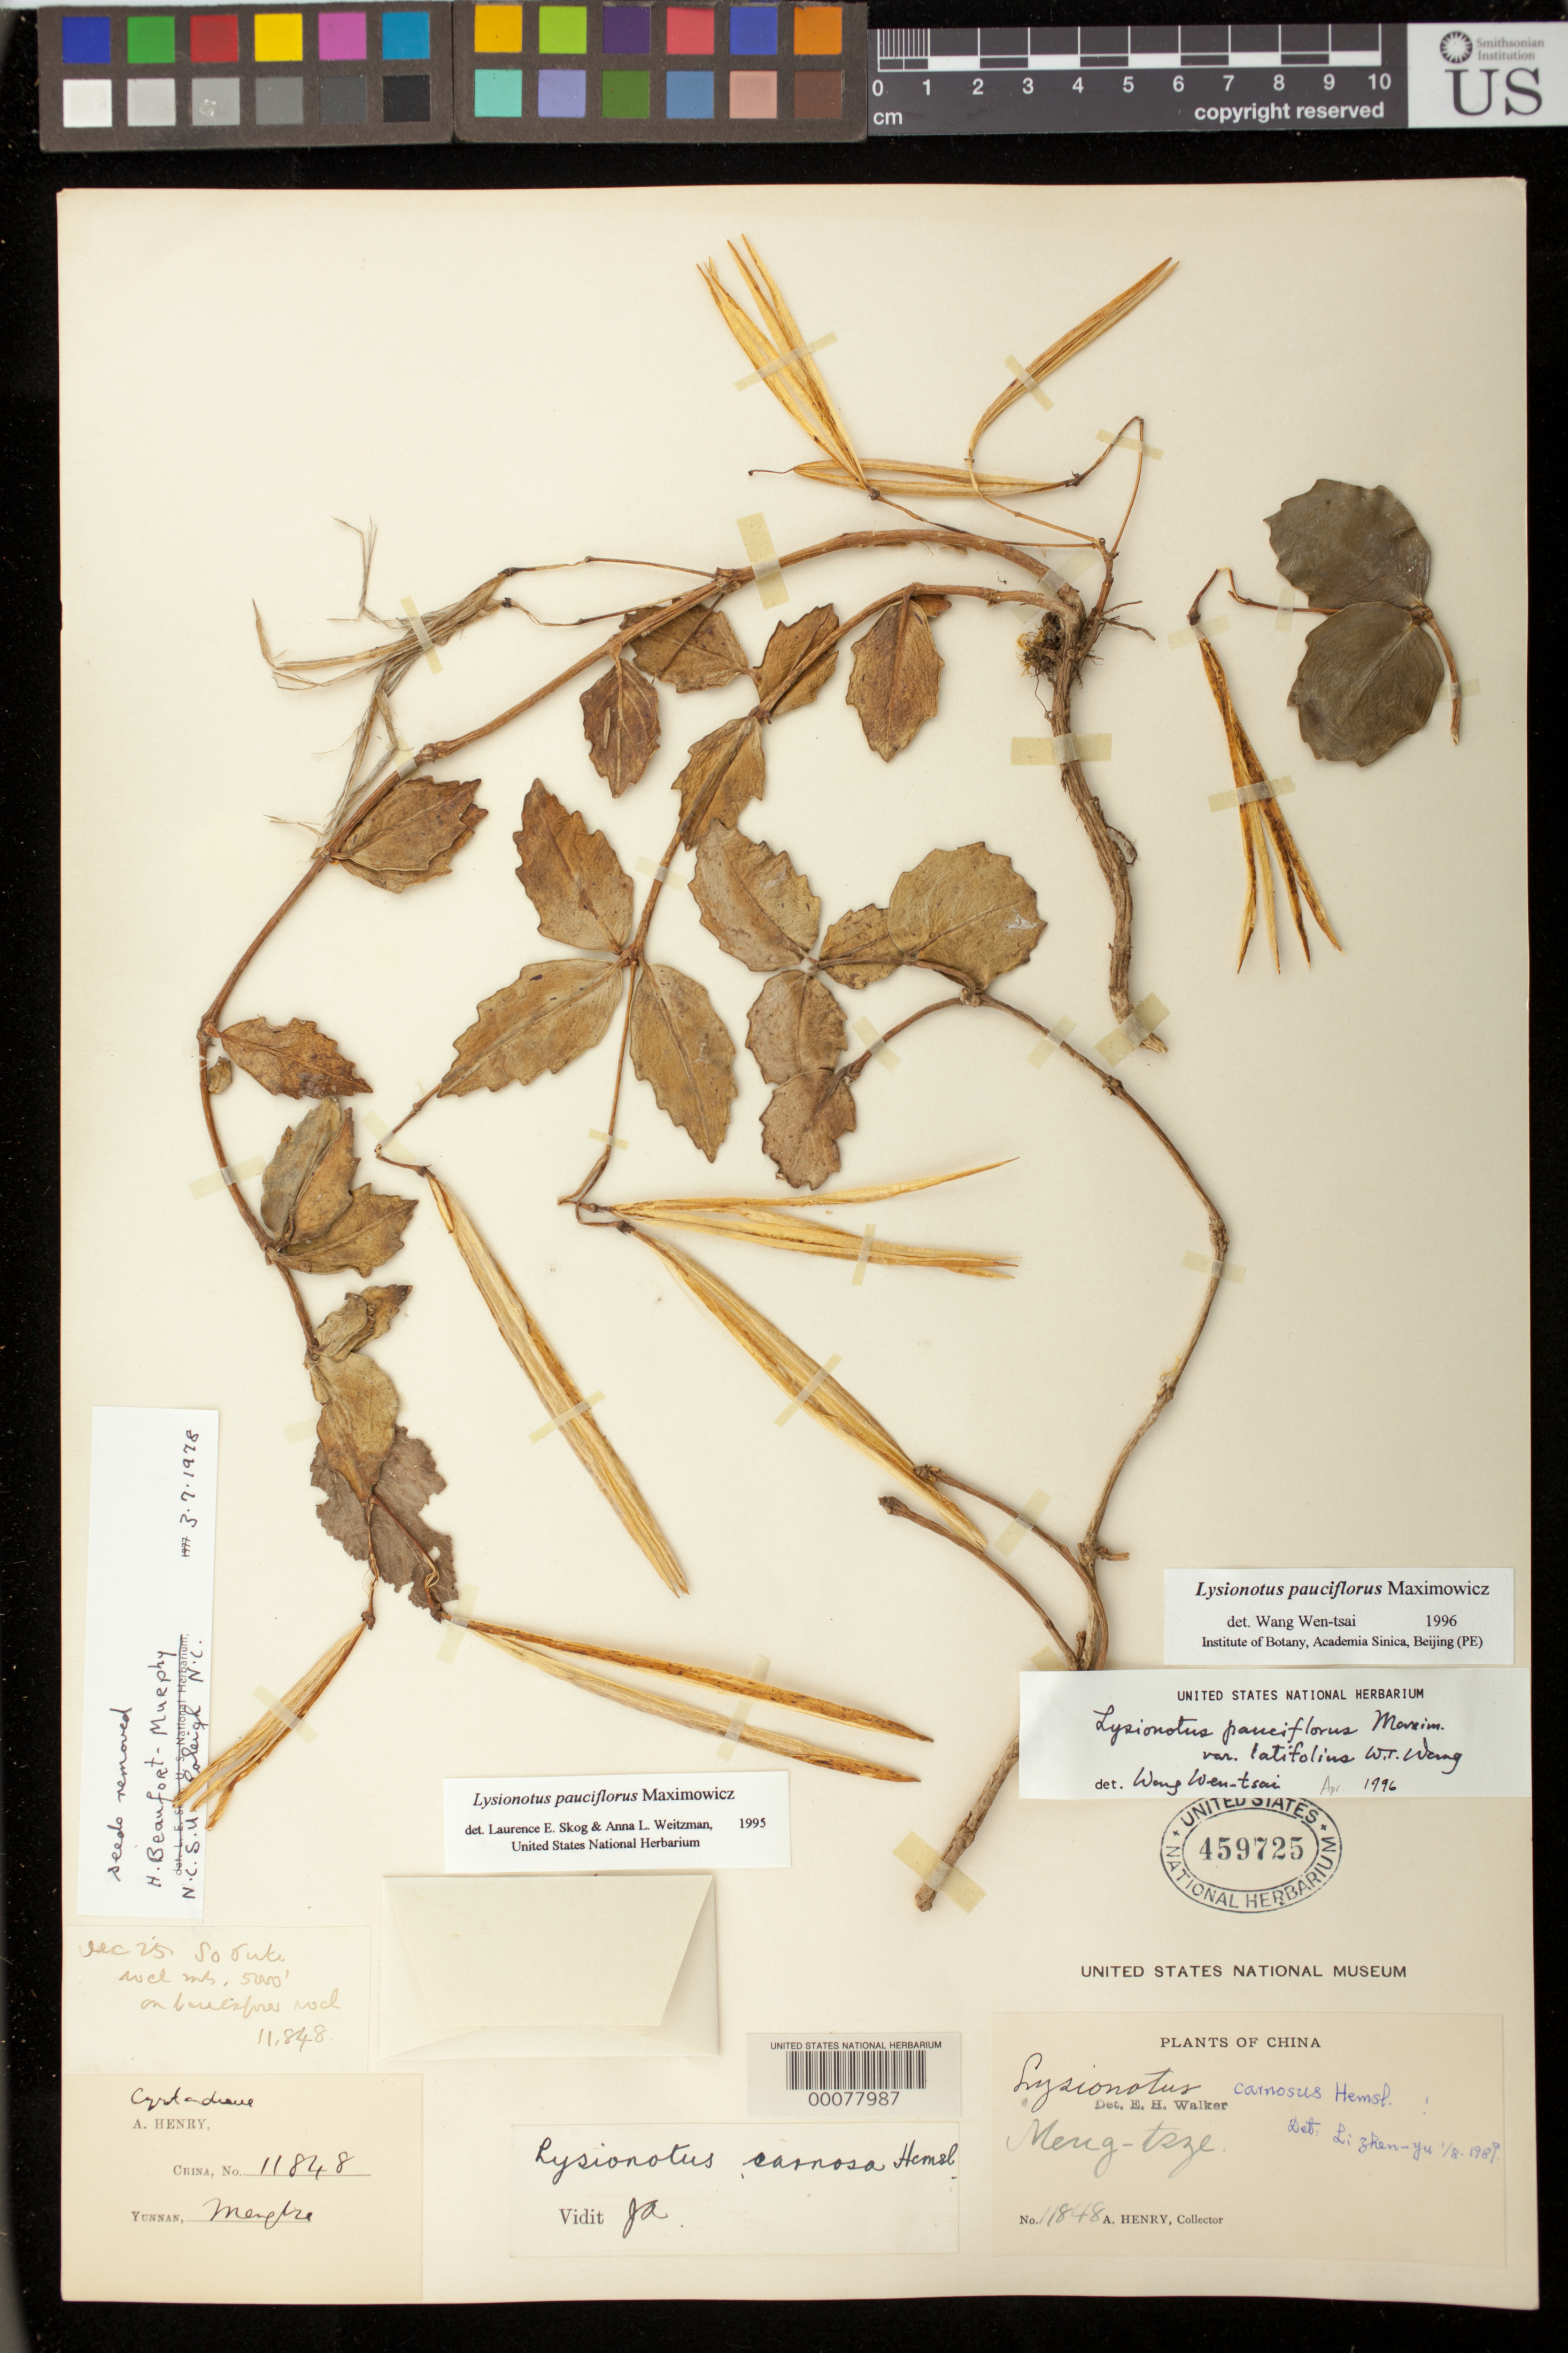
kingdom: Plantae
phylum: Tracheophyta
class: Magnoliopsida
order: Lamiales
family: Gesneriaceae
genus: Lysionotus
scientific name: Lysionotus pauciflorus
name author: Maxim.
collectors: A. Henry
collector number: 11848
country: China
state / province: Yunnan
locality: Meng-tsze.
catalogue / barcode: US 459725